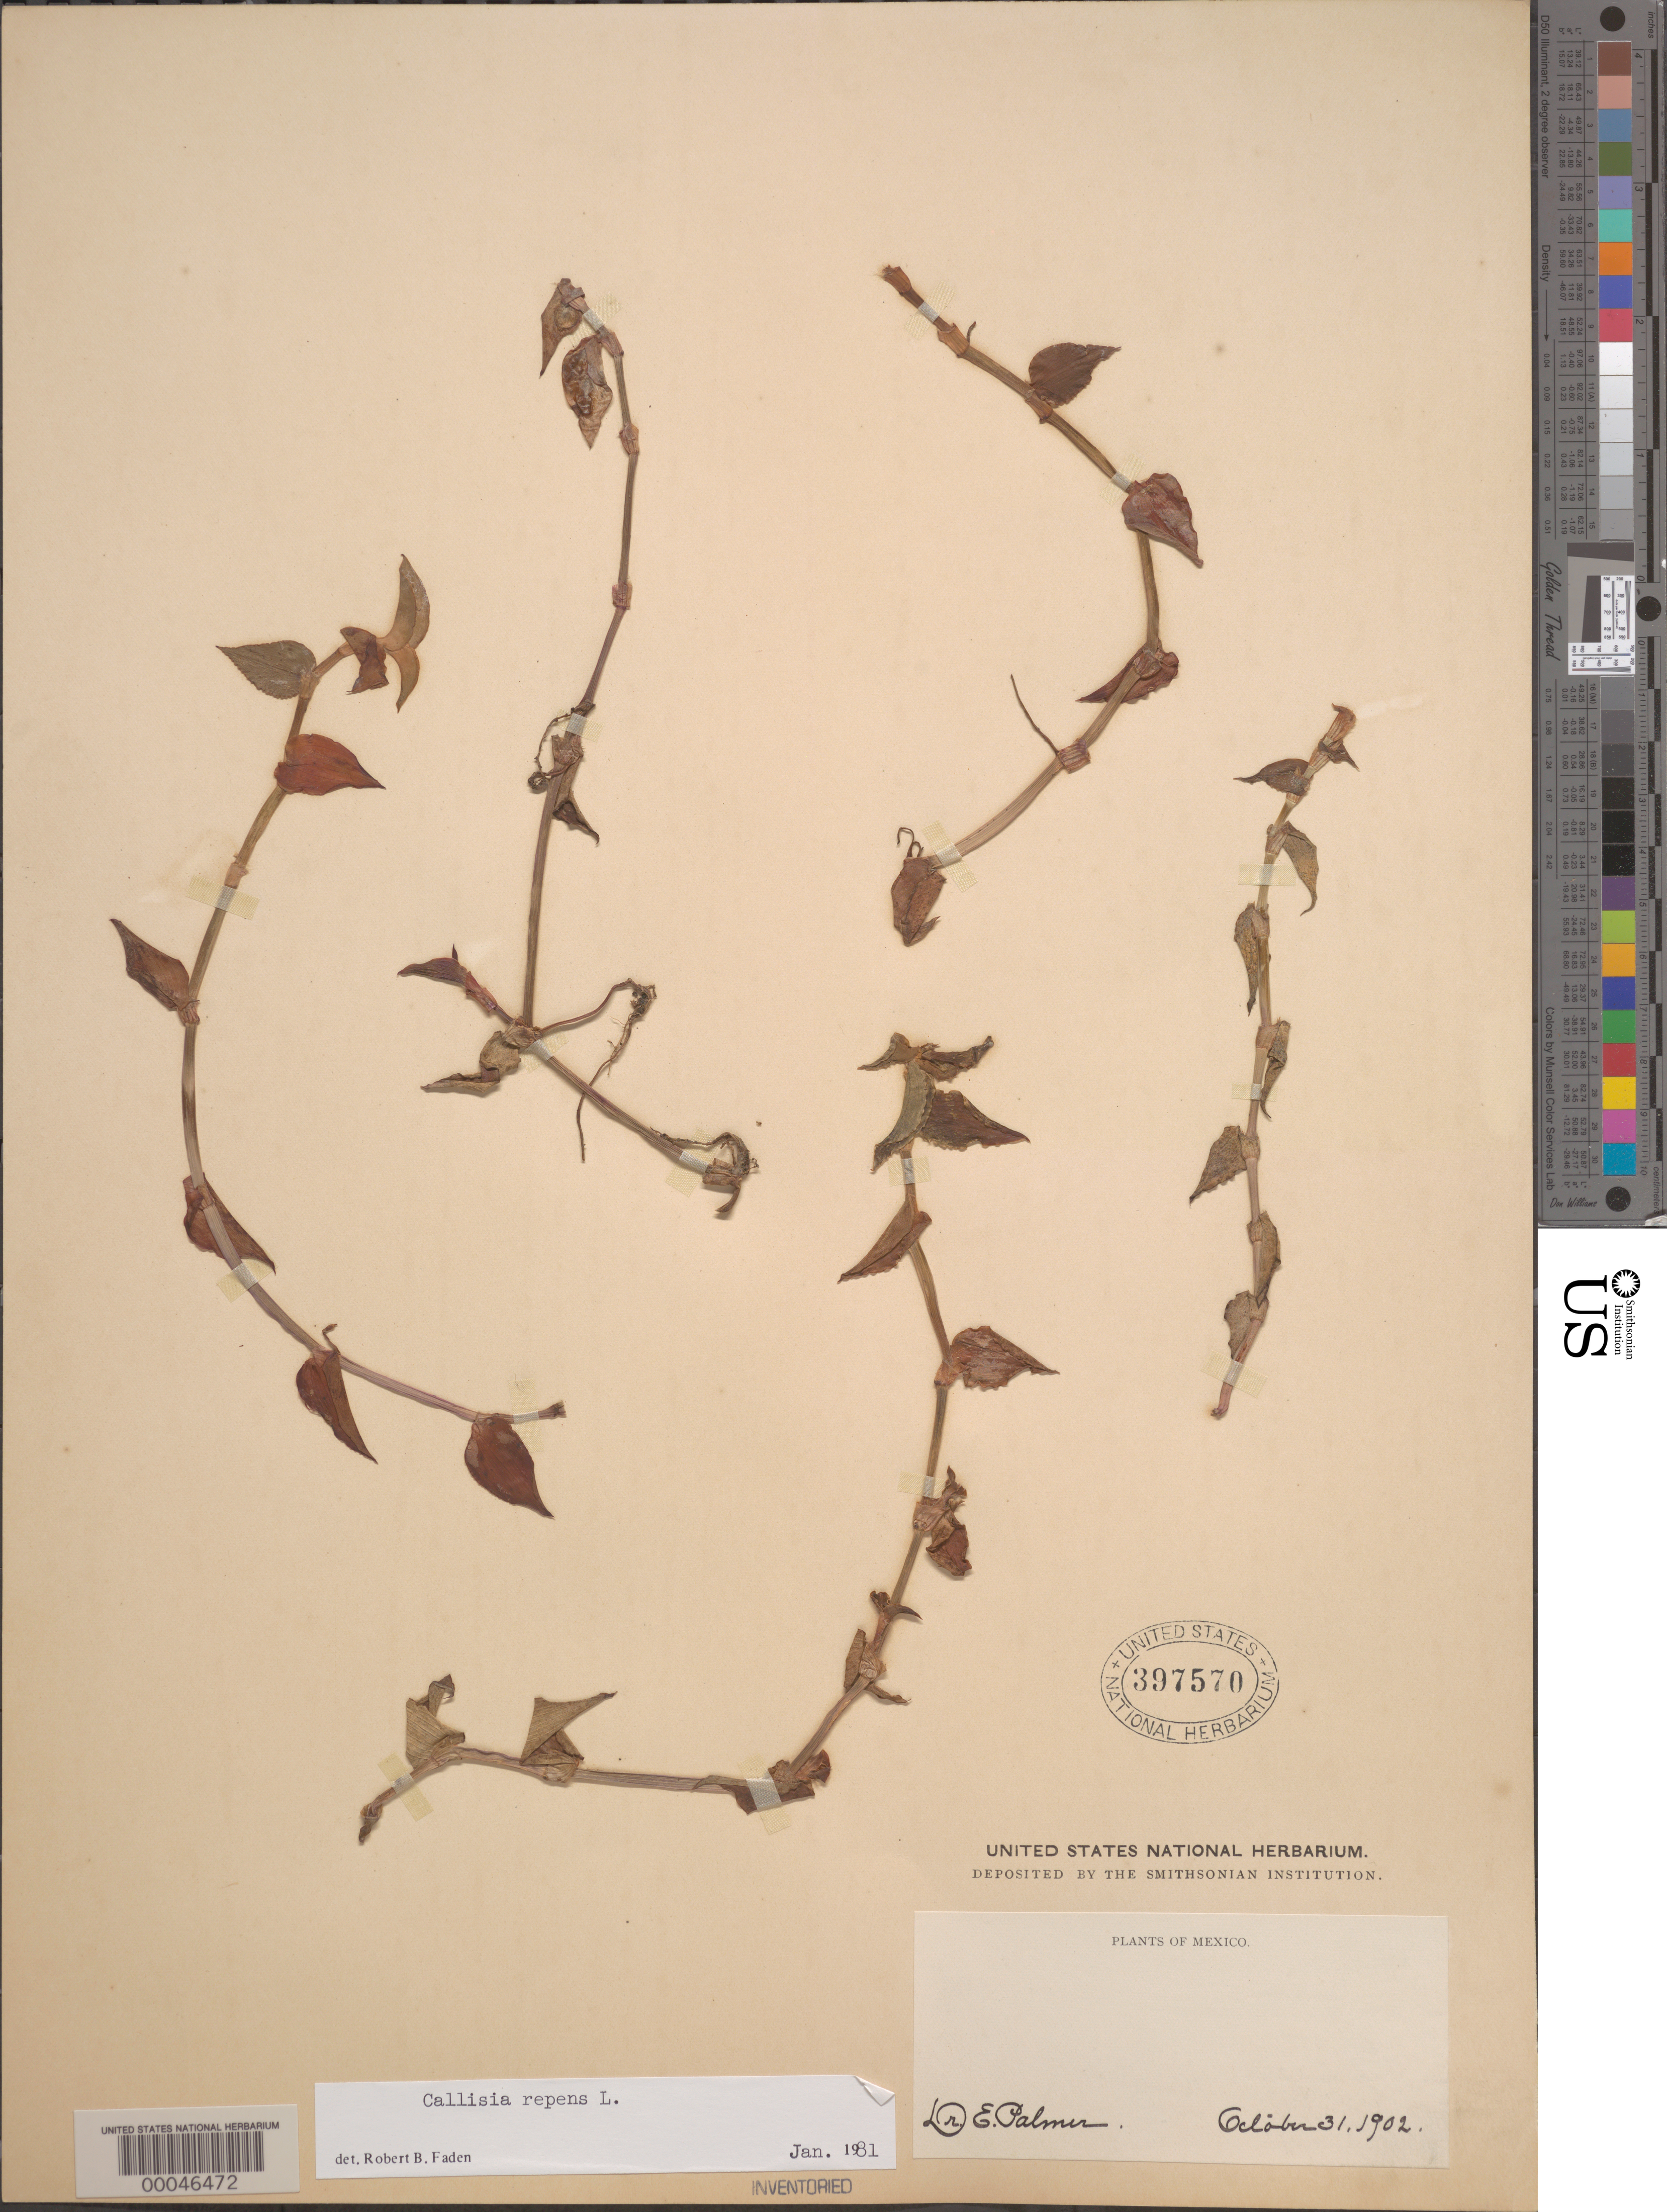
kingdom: Plantae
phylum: Tracheophyta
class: Liliopsida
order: Commelinales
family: Commelinaceae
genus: Callisia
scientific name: Callisia repens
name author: (Jacq.) L.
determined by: Faden, Robert B., (US), Smithsonian Institution - National Museum of Natural History (UNITED STATES)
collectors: E. Palmer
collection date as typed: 31 Oct 1902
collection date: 1902-10-31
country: Mexico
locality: E of Monserrat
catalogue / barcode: US 397570